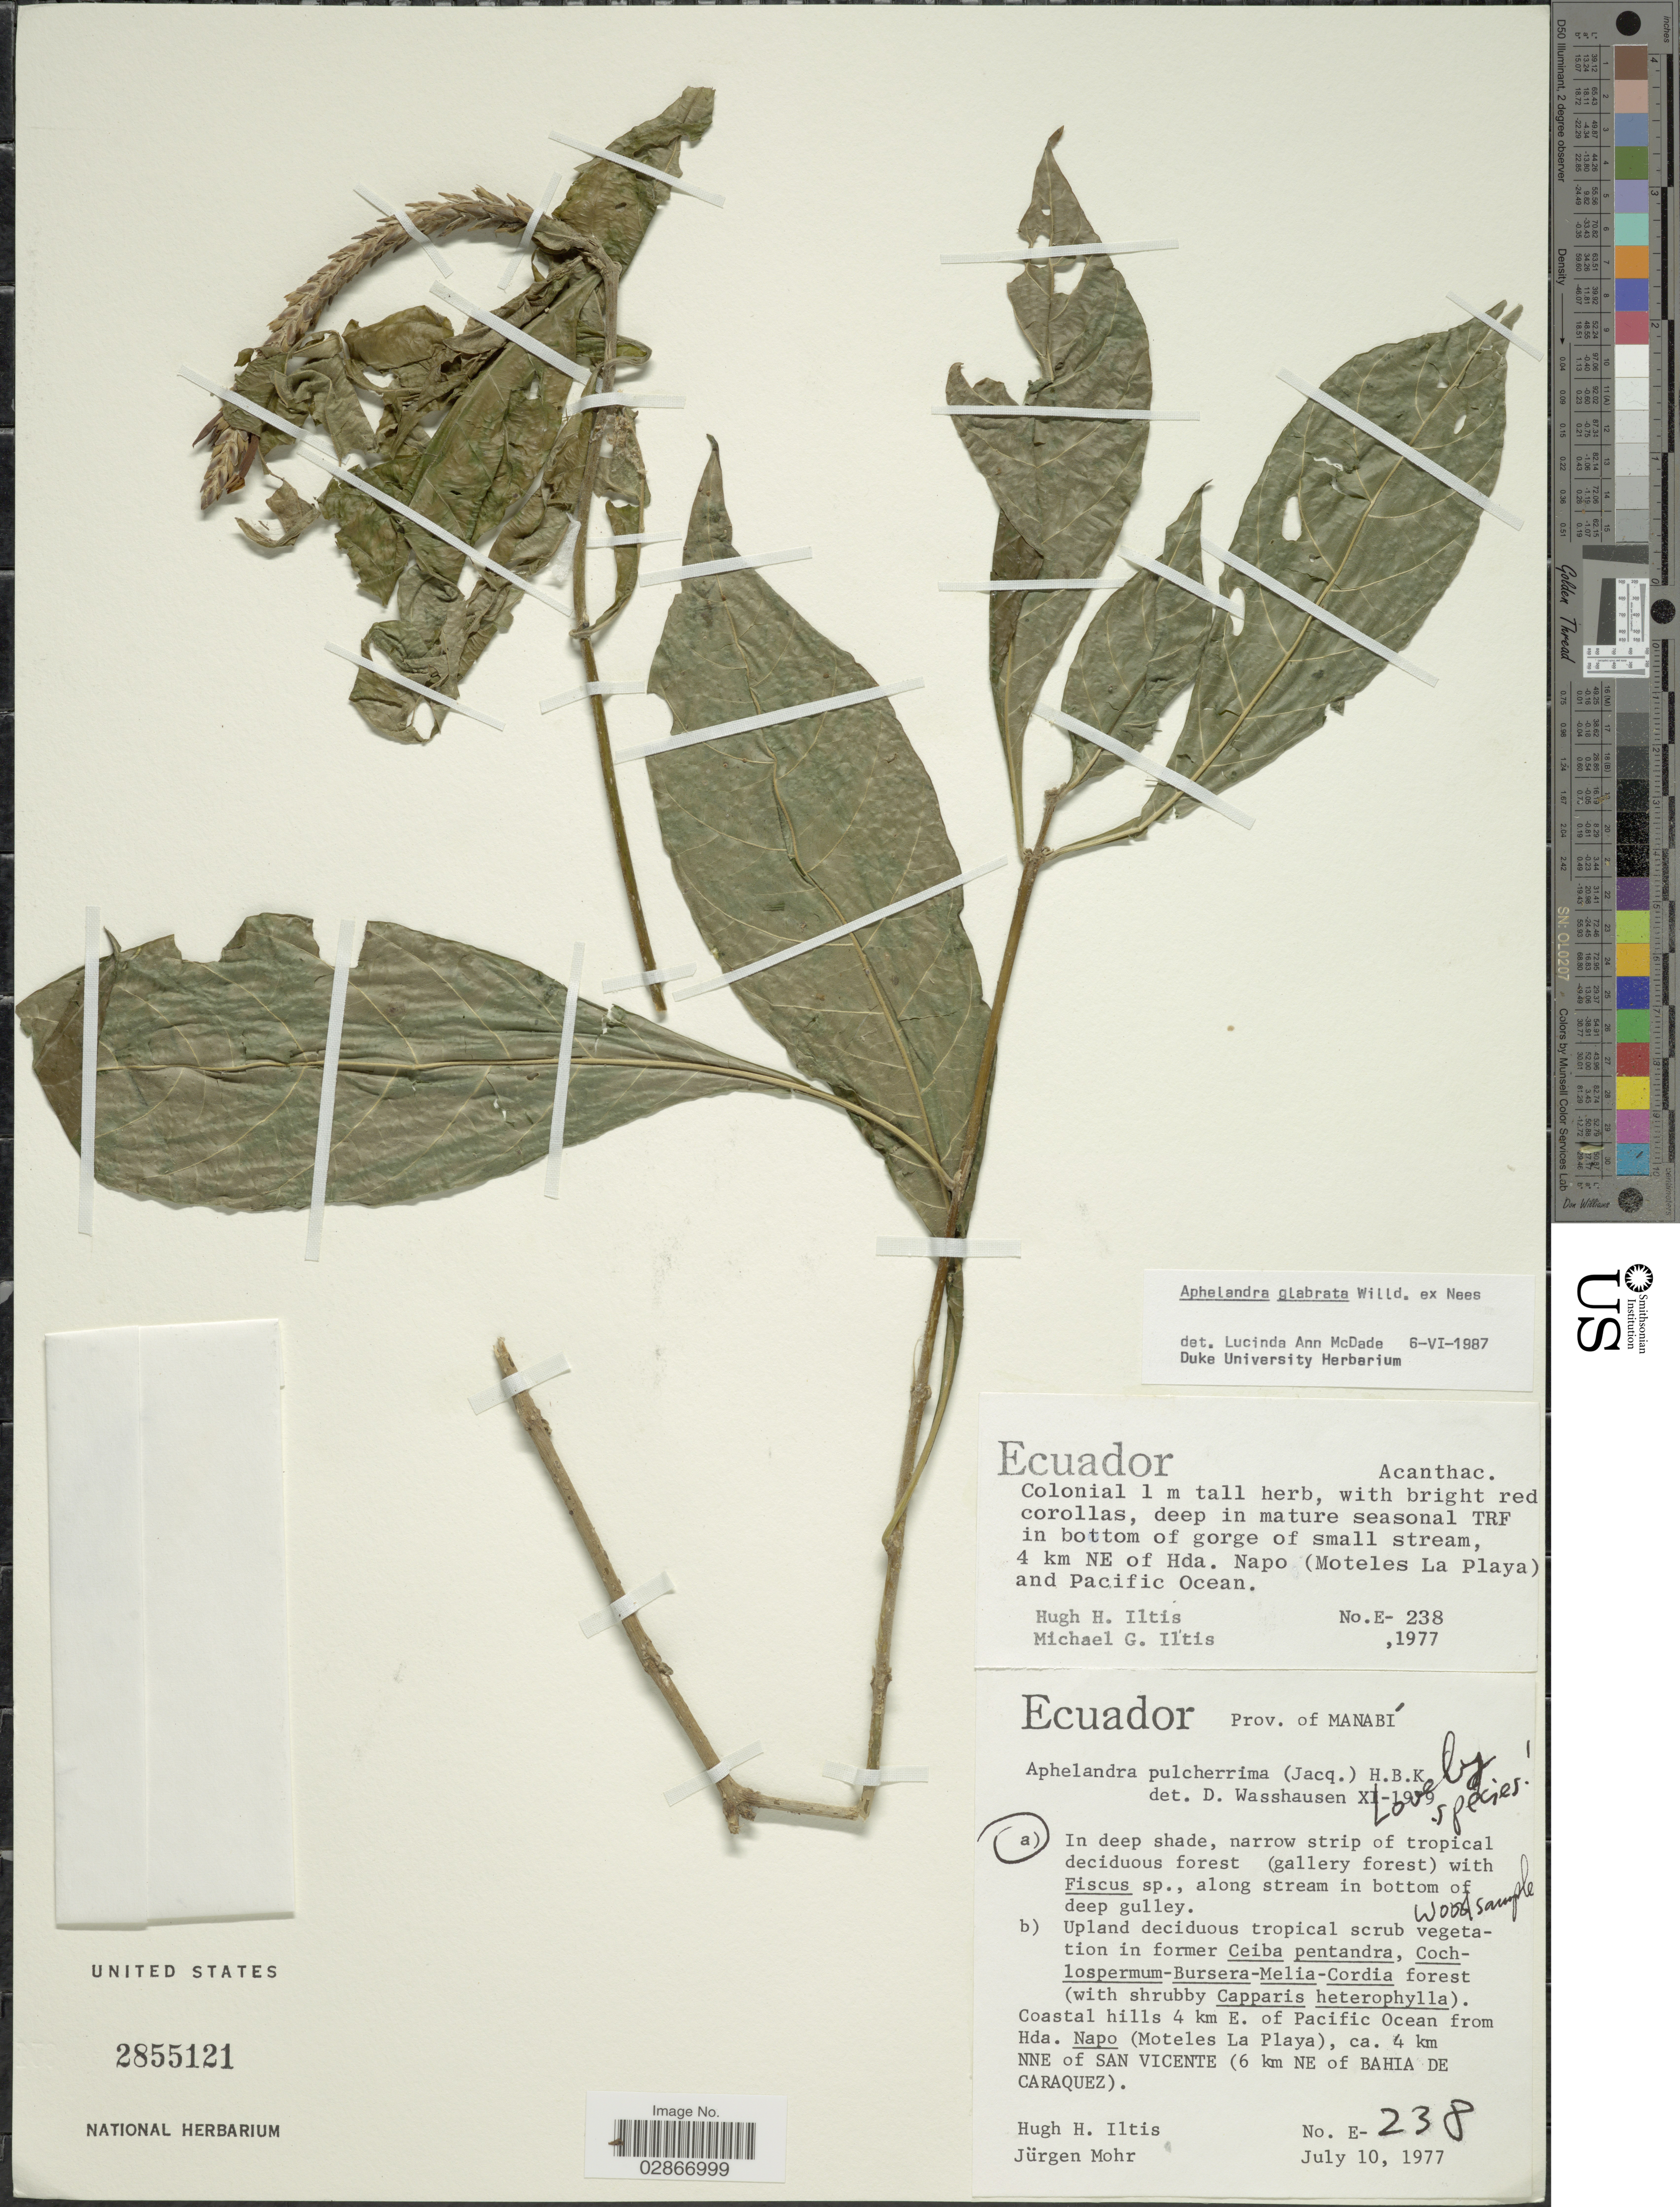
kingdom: Plantae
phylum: Tracheophyta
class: Magnoliopsida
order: Lamiales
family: Acanthaceae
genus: Aphelandra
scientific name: Aphelandra glabrata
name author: Willd. ex Nees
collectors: H. Iltis & J. Mohr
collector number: E-238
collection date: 1977-07-10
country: Ecuador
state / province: Manabí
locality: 4 km NE of Hda. Napo (Moteles La Playa) and Pacific Ocean. Coastal hills 4 km E. of Pacific Ocean from Hda. Napo (Moteles La Playa), ca. 4 km NNE of San Vicente (6 km NE of Bahia de Caraquez).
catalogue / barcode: US 2855121